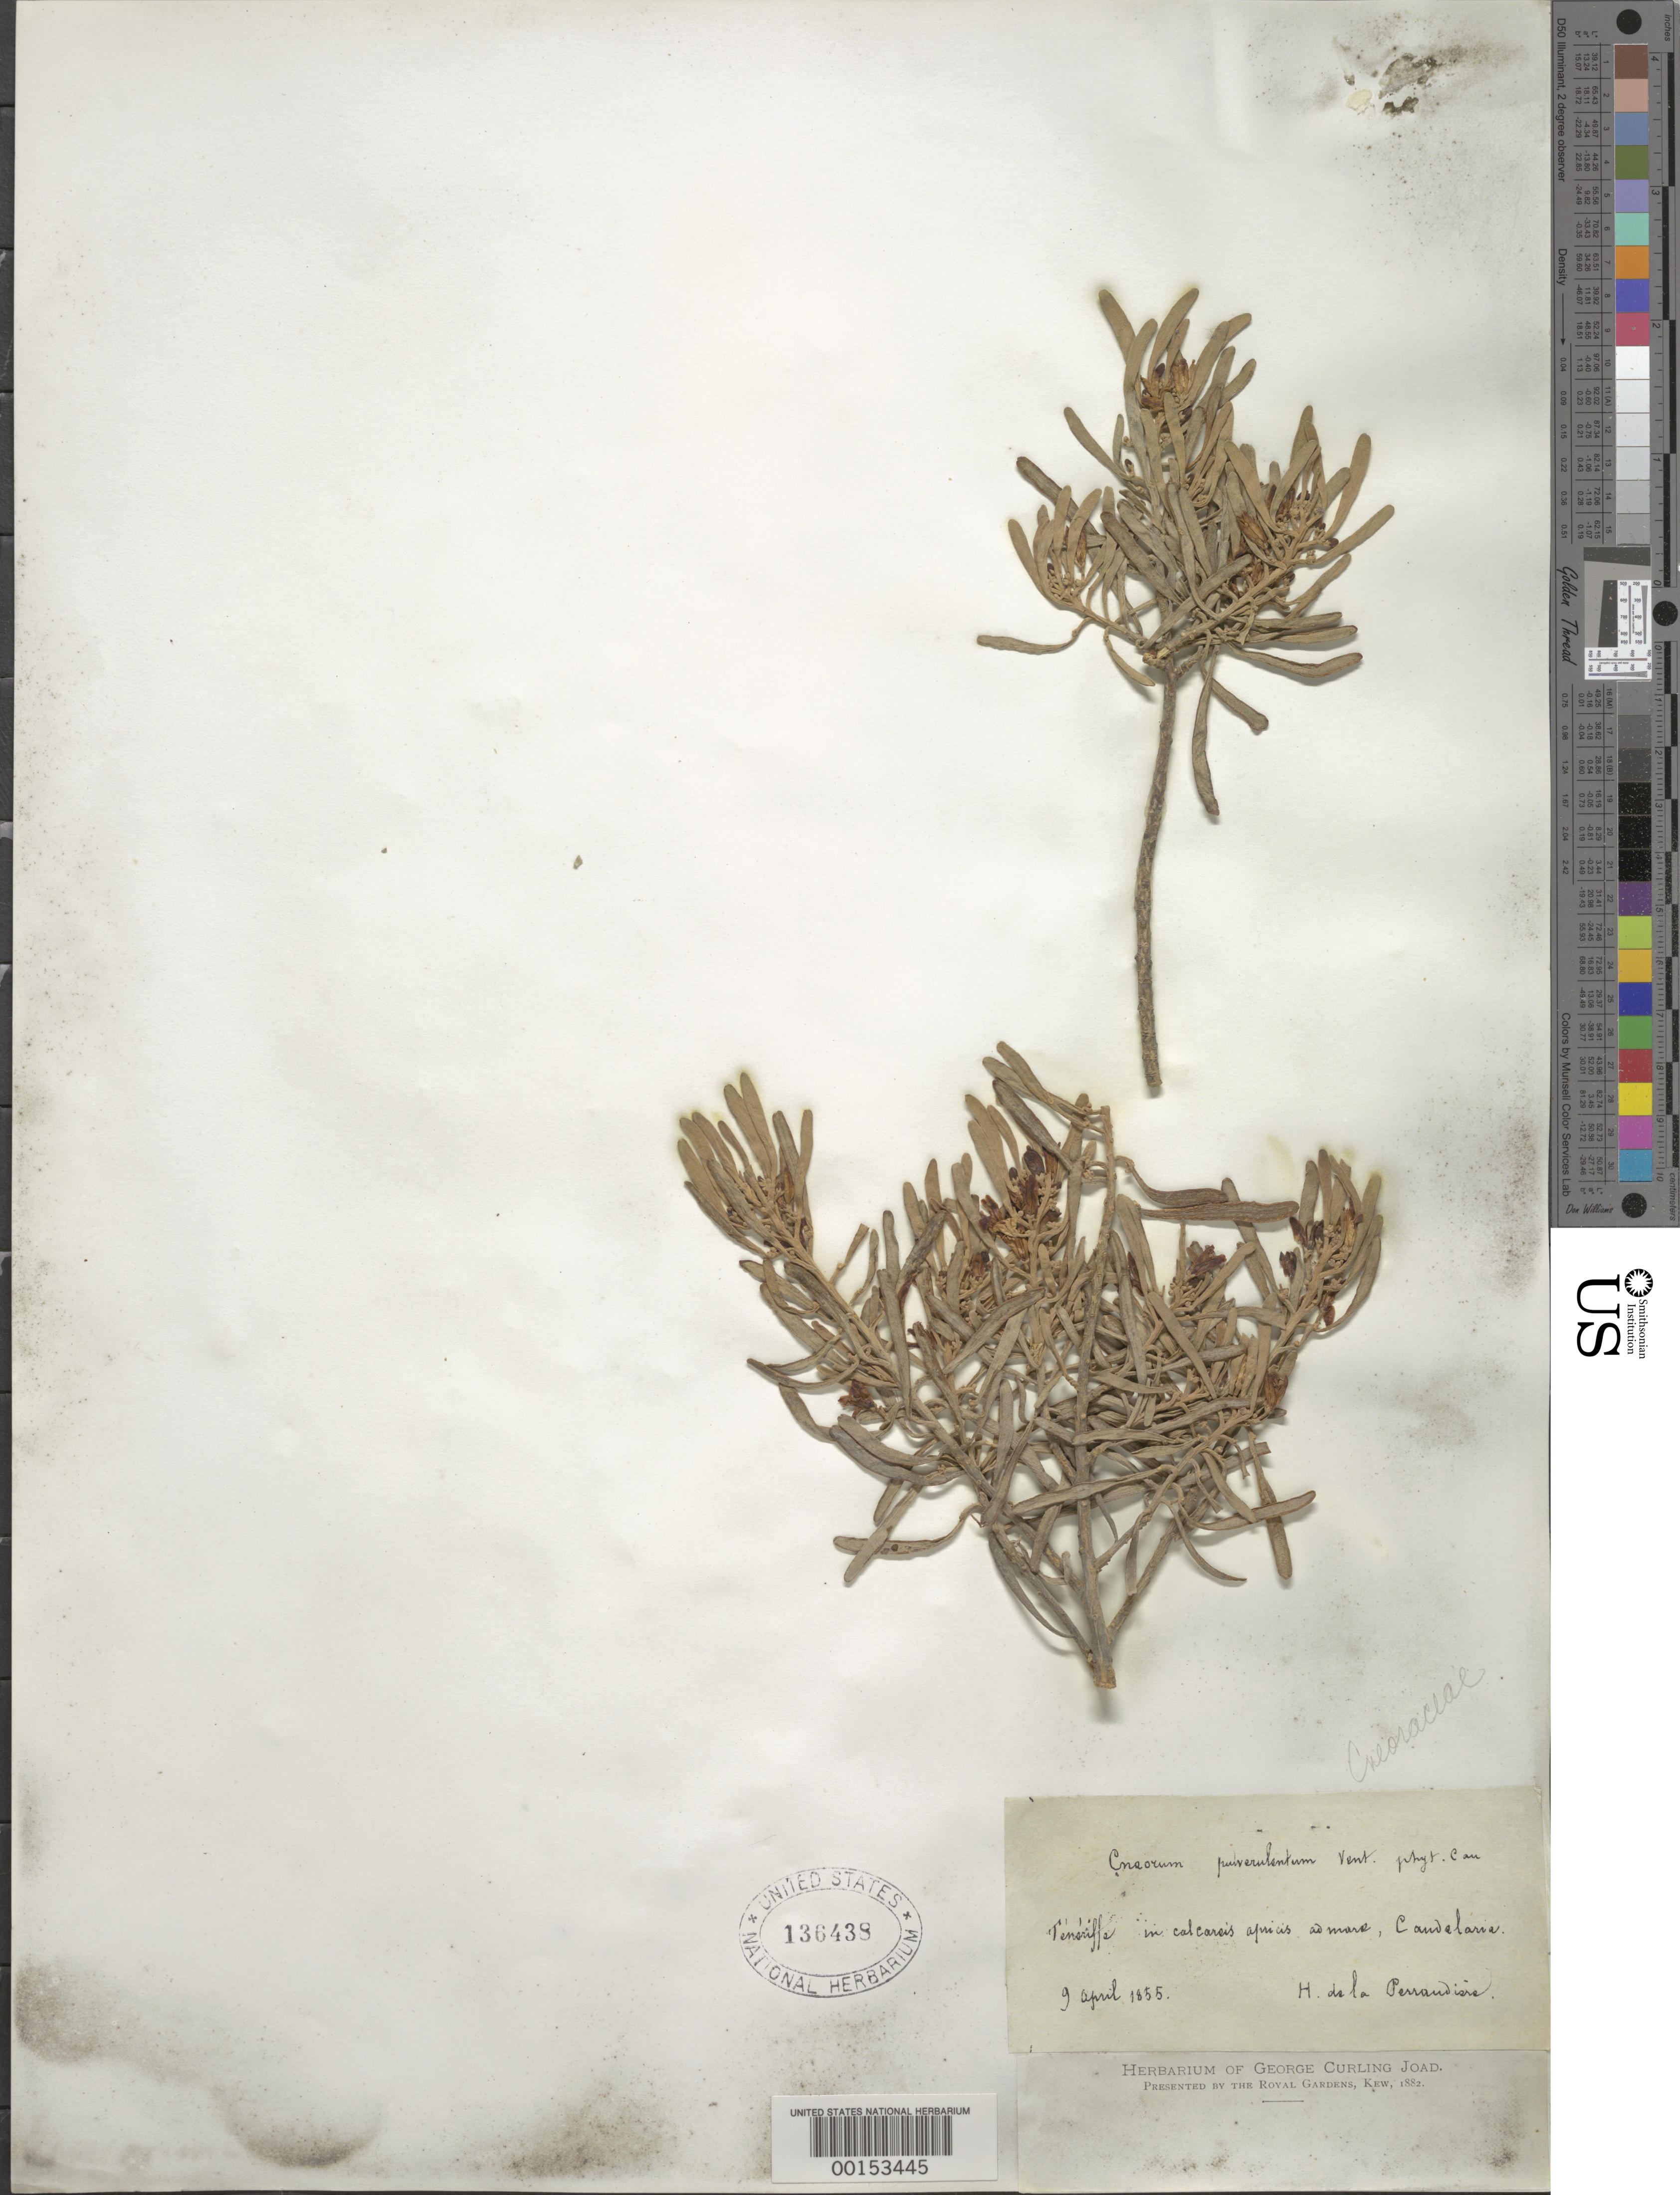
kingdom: Plantae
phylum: Tracheophyta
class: Magnoliopsida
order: Sapindales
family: Rutaceae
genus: Cneorum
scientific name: Cneorum pulverulentum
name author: Vent.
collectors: H. de la Perraudière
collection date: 1855-04-09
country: Spain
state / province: Canarias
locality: Téneriffe in calcareis apricis ad more, Candelaria.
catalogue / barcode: US 136438